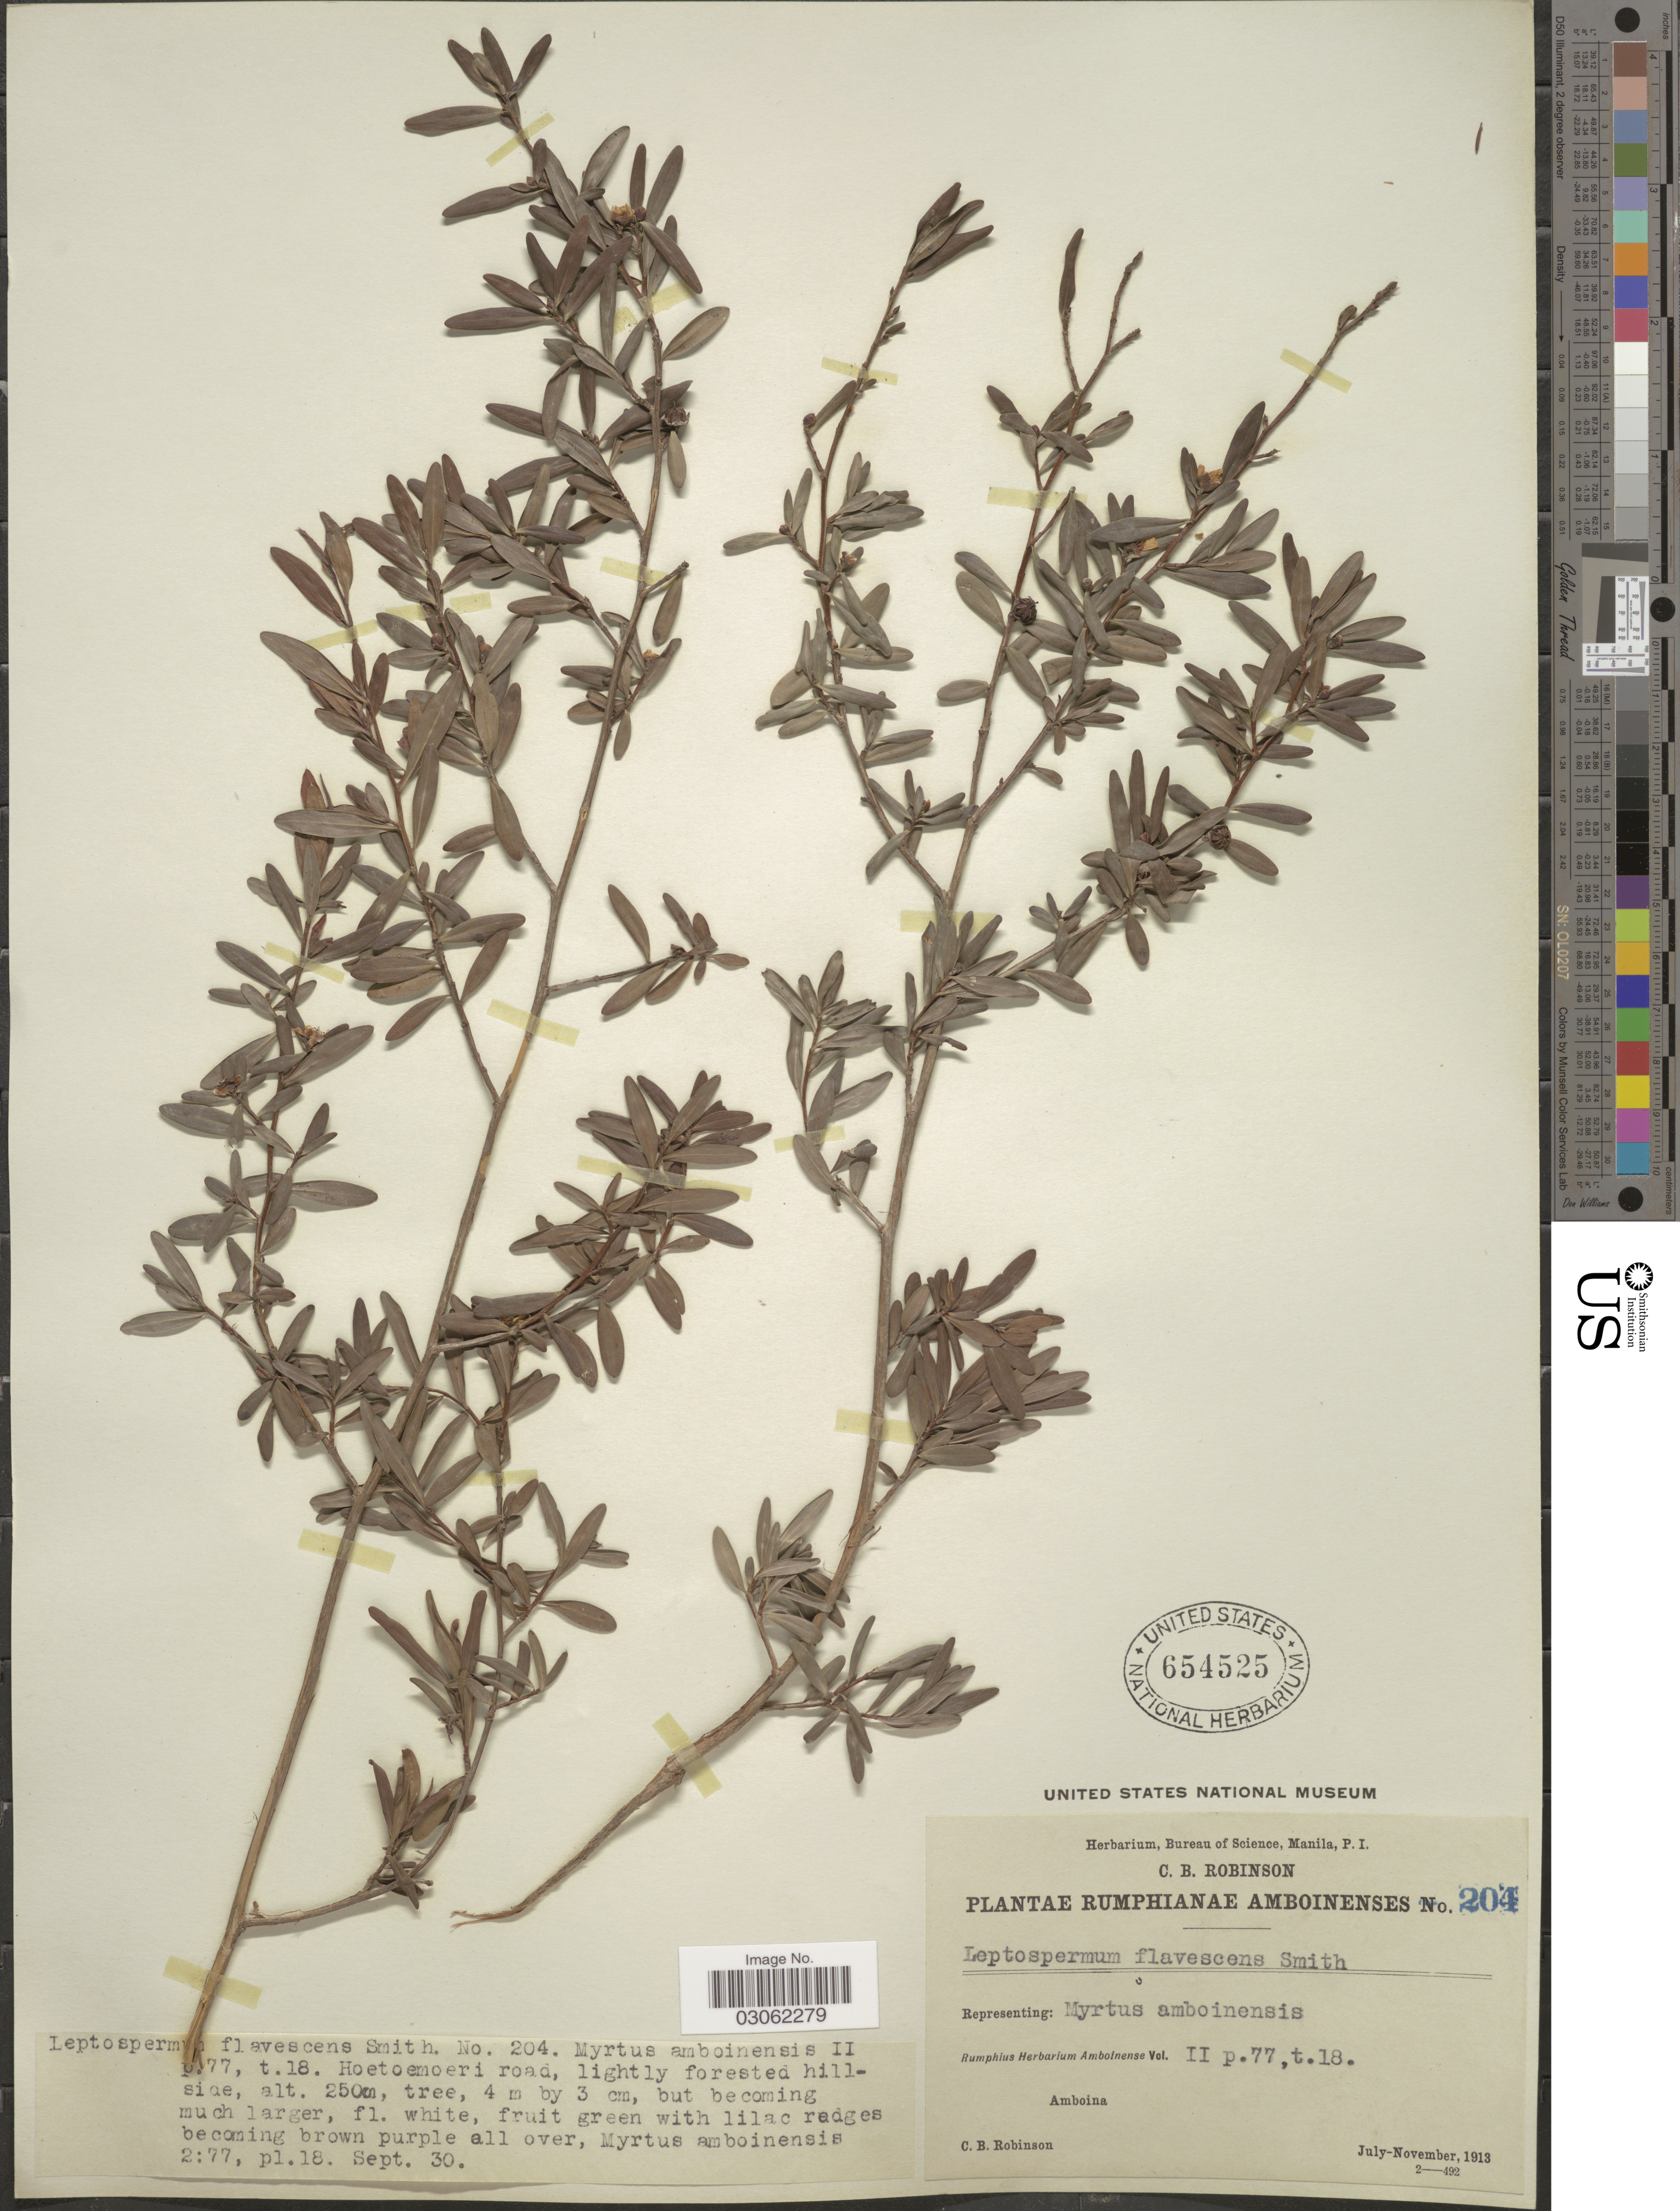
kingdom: Plantae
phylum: Tracheophyta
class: Magnoliopsida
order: Myrtales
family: Myrtaceae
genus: Leptospermum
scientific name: Leptospermum javanicum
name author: Blume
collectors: C. Robinson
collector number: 204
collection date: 1913-09-30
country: Indonesia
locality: Amboina. Hoetoemoeri road, lightly forested hillside.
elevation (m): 250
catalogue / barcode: US 654525